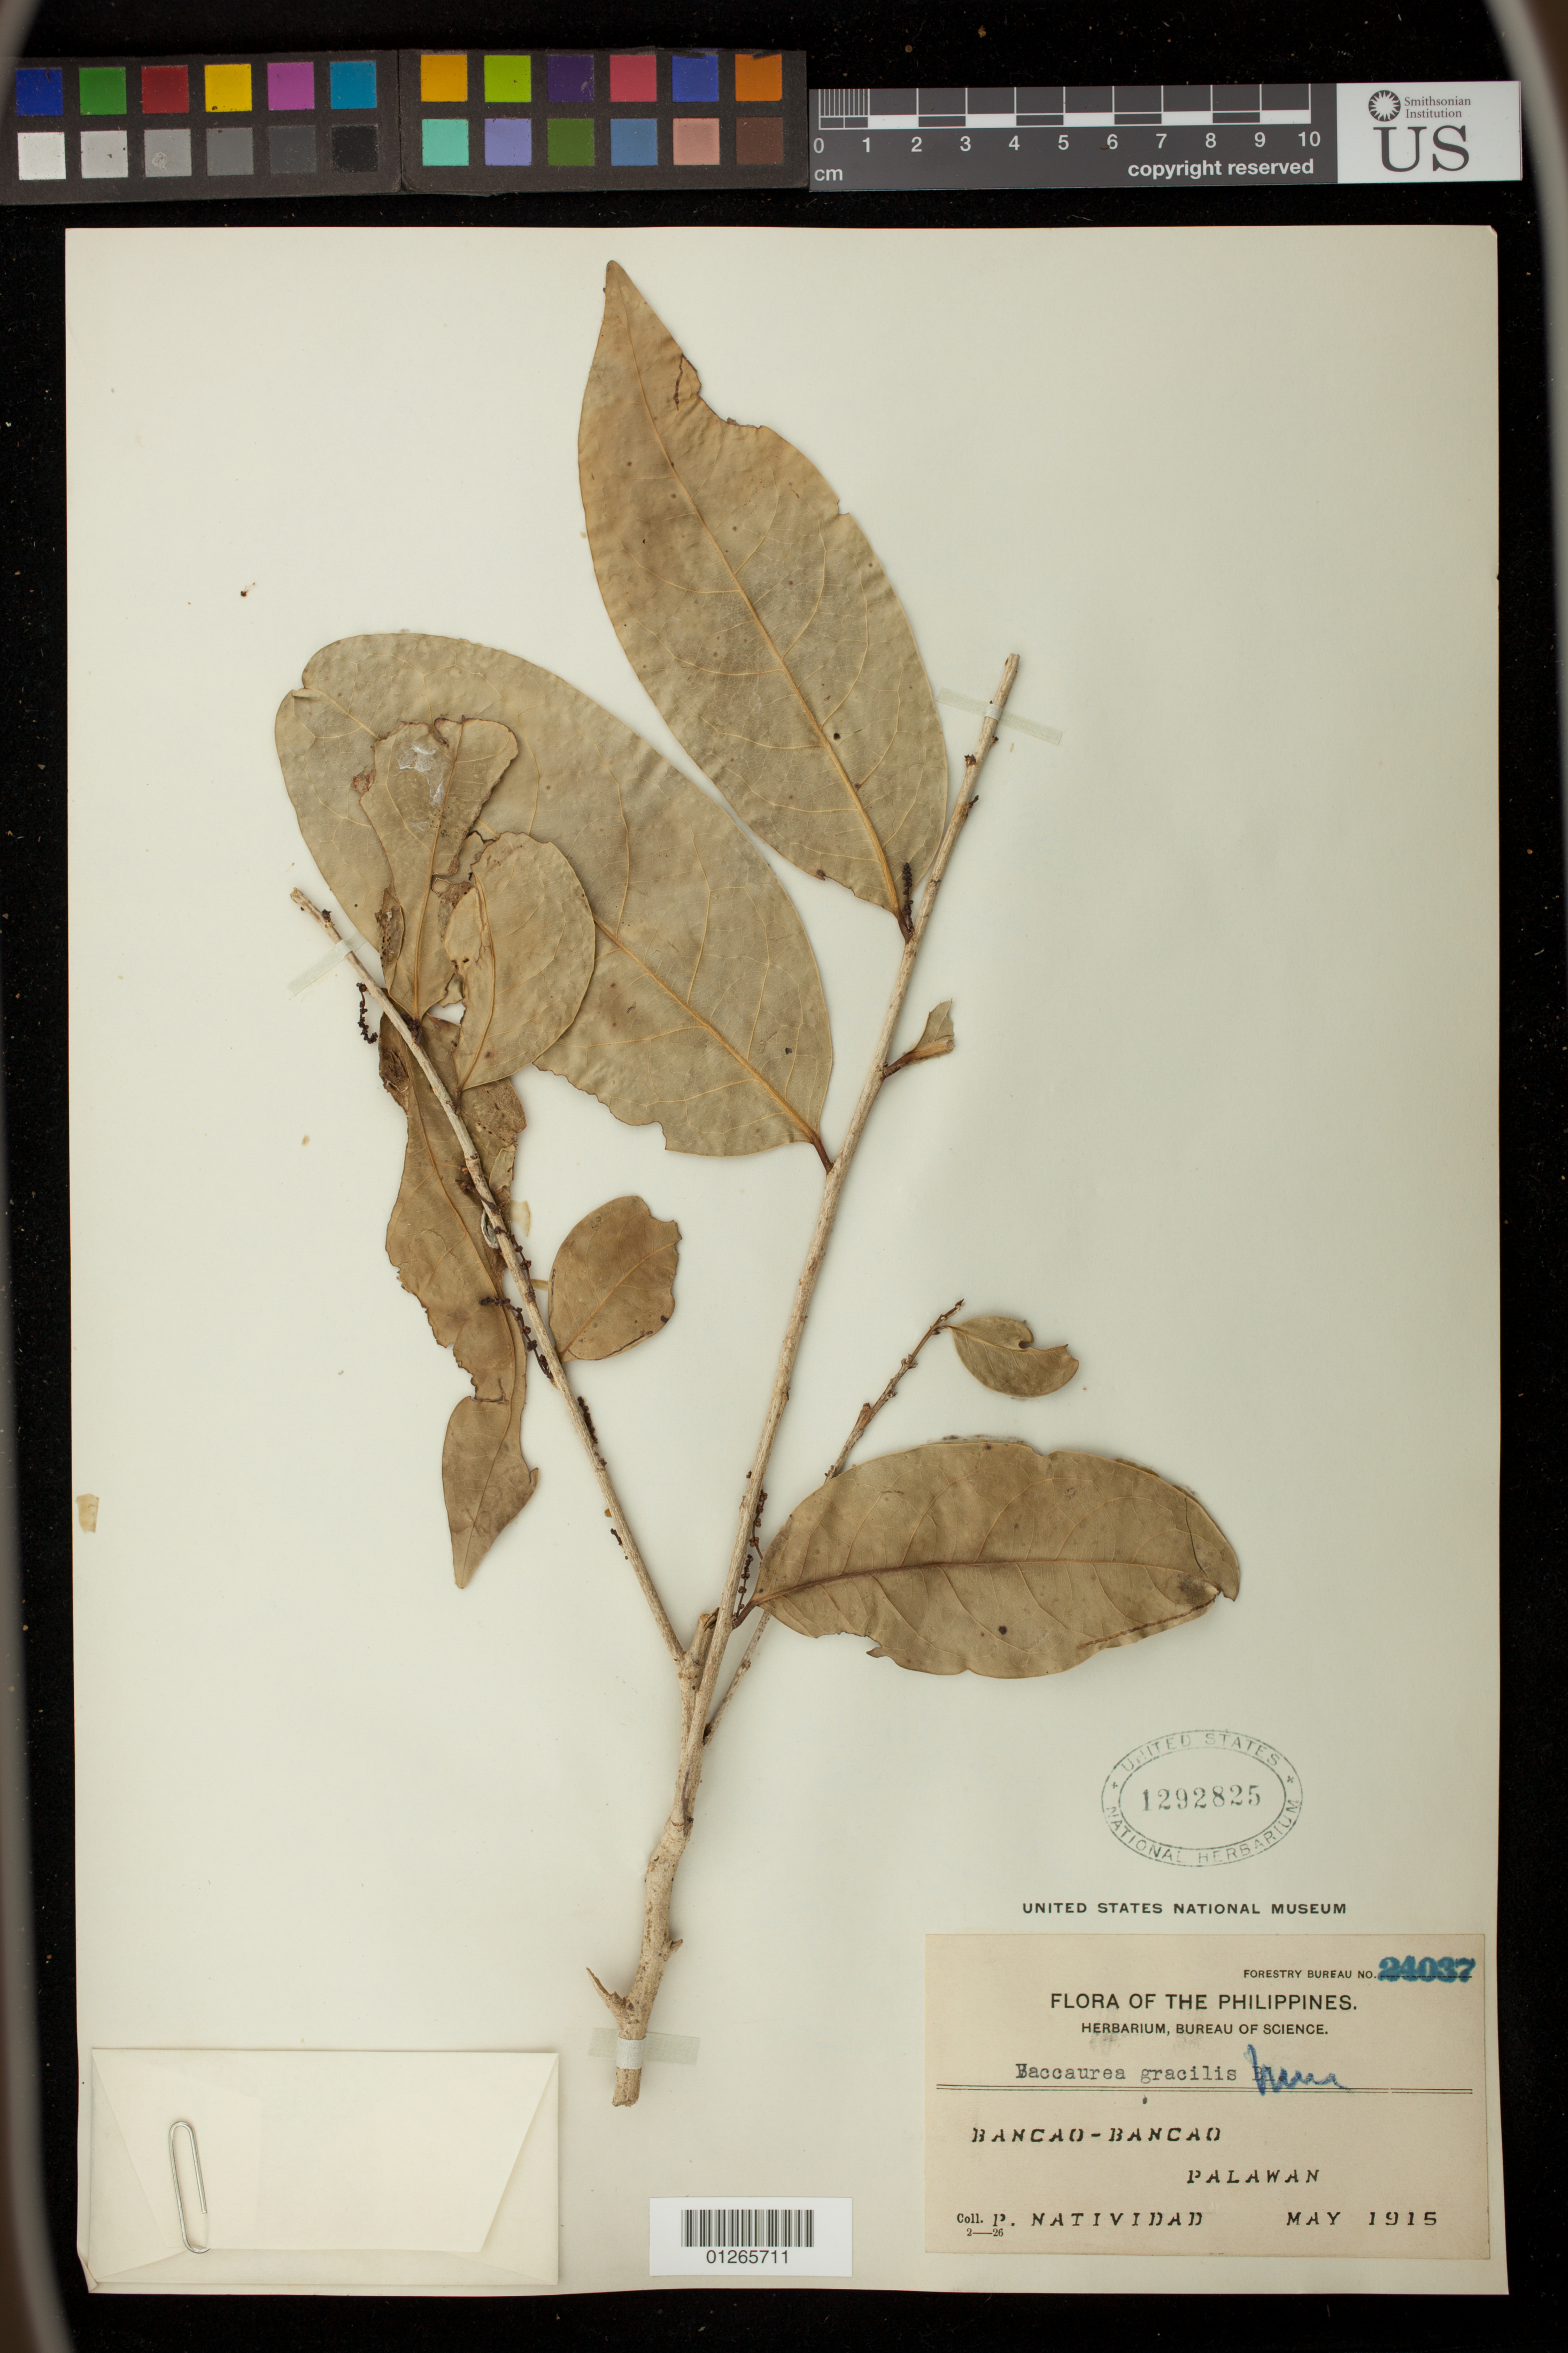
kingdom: Plantae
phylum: Tracheophyta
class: Magnoliopsida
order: Malpighiales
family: Phyllanthaceae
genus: Richeriella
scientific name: Richeriella gracilis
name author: (Merr.) Pax & K. Hoffm.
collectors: P. Natividad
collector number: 24037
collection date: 1915-05-01/1915-05-31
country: Philippines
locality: Bancao-Bancao Palawan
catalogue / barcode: US 1292825